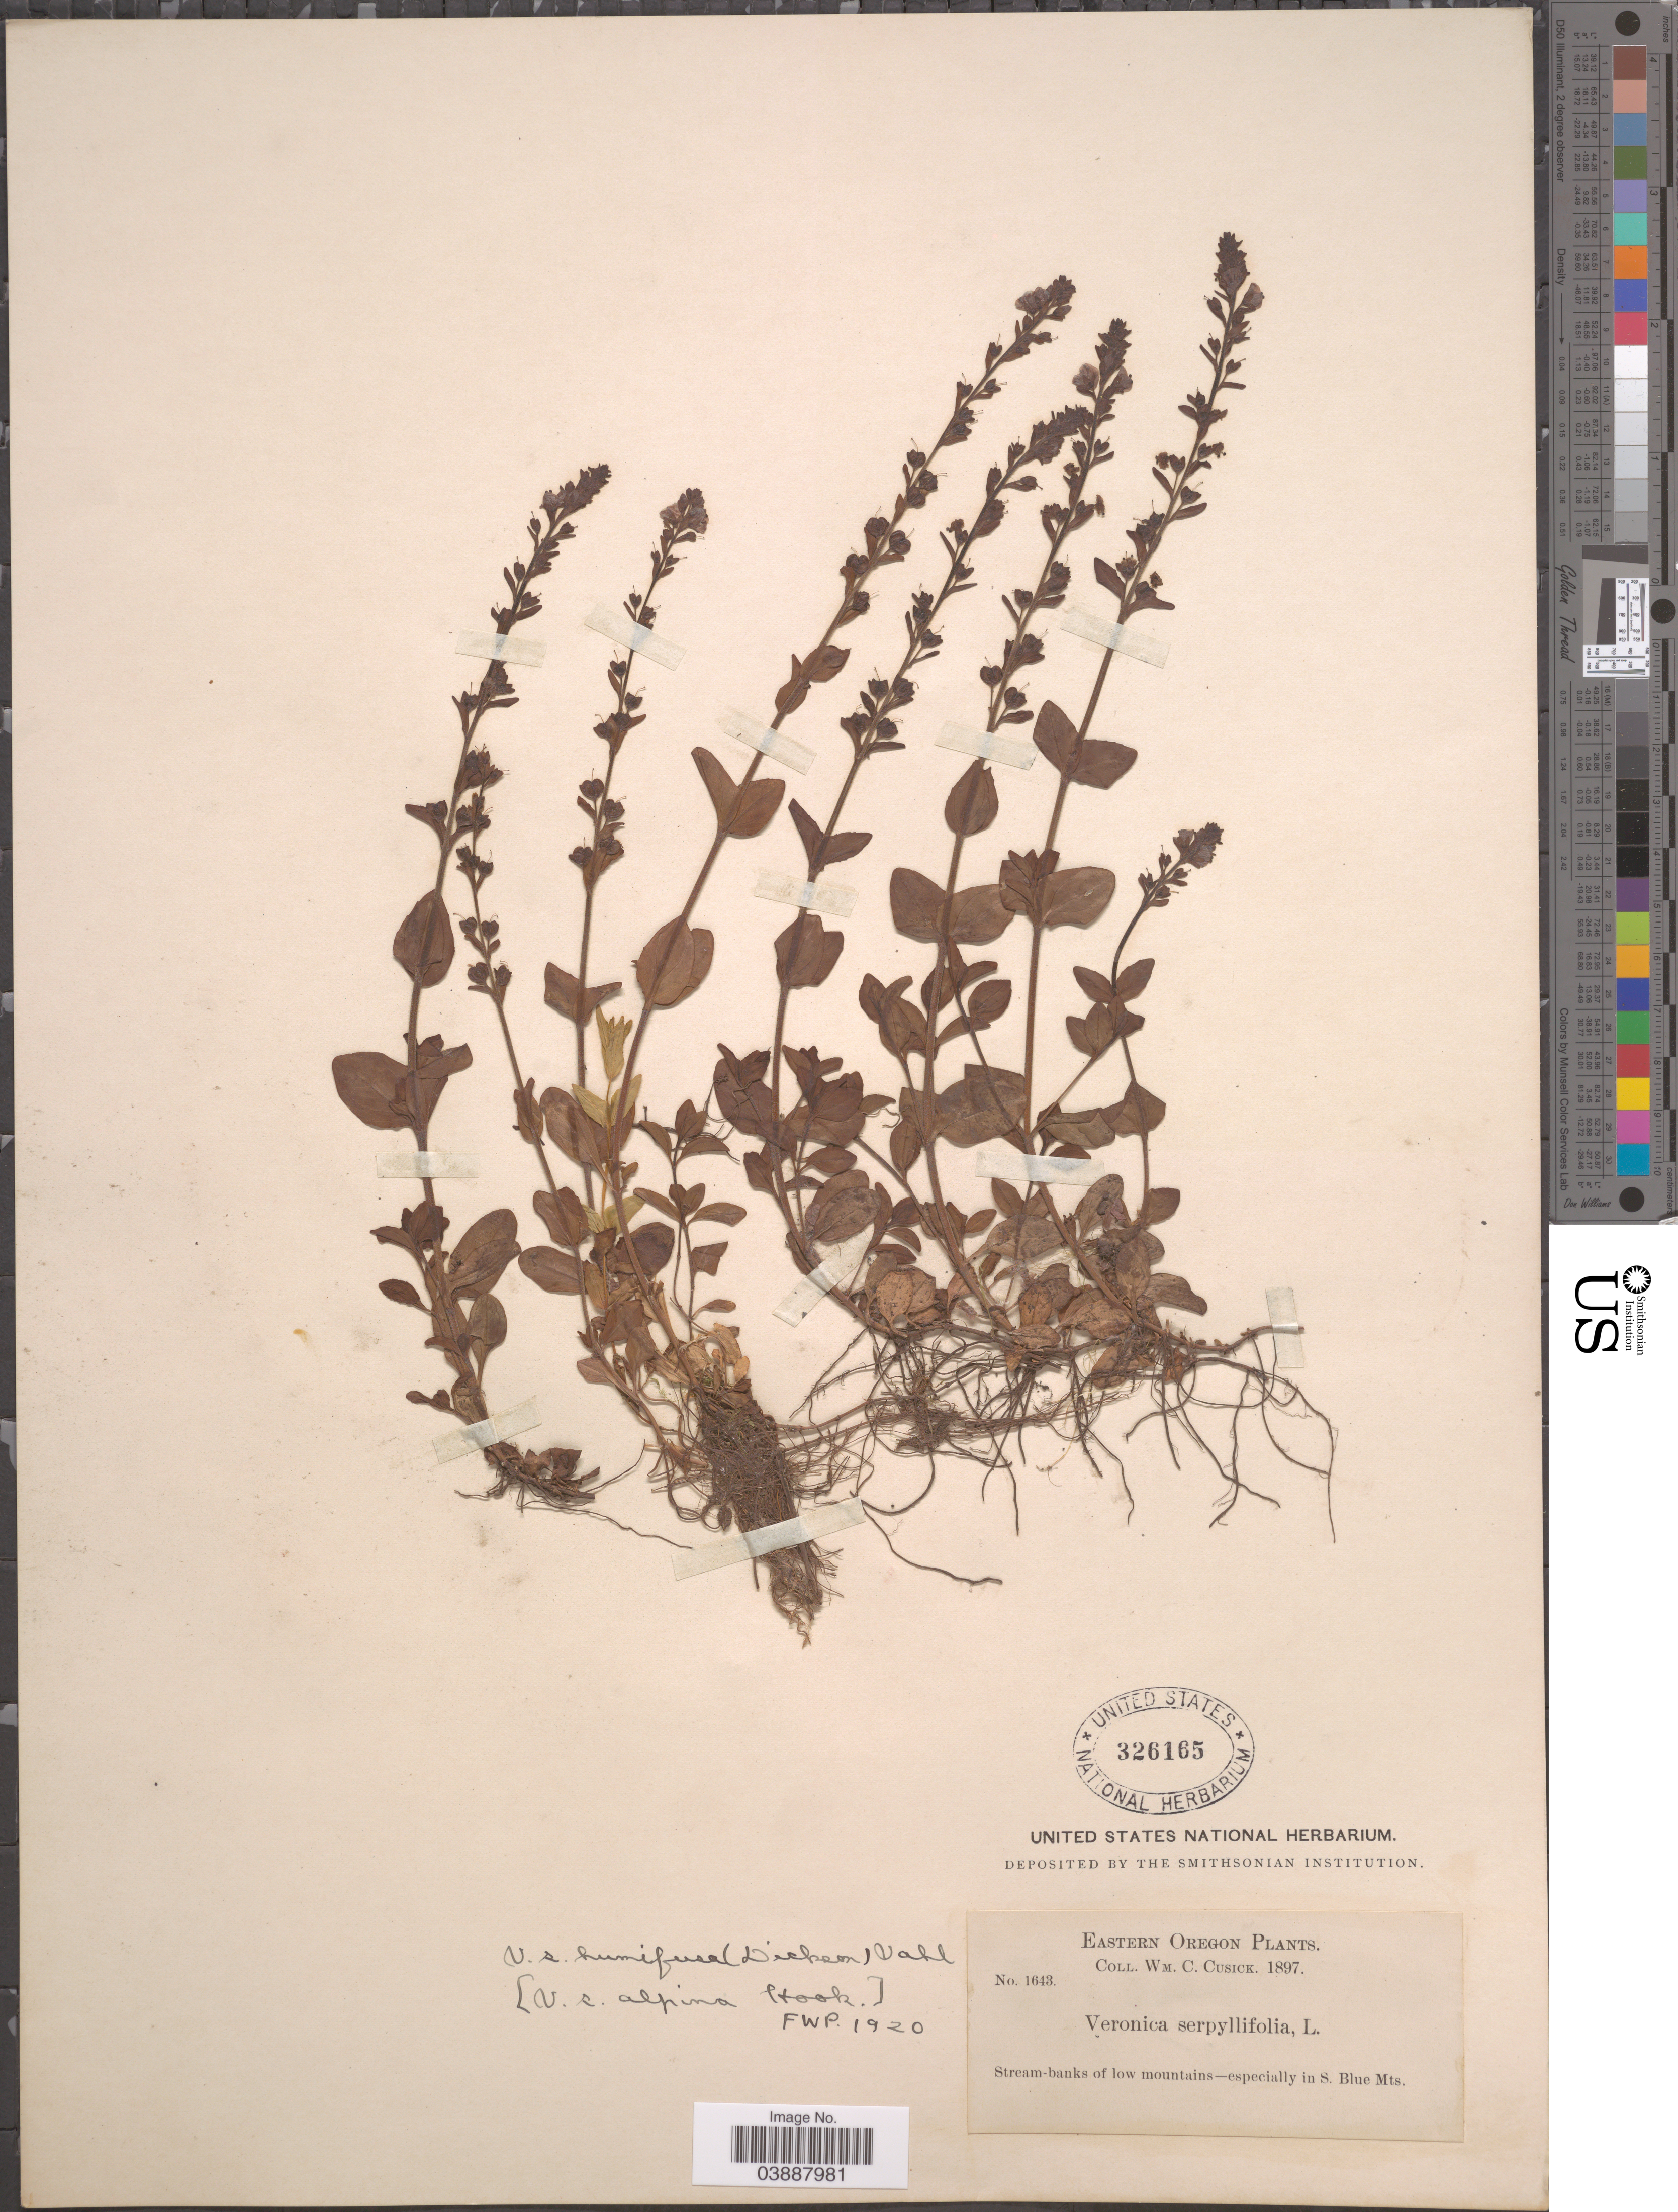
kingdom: Plantae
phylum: Tracheophyta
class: Magnoliopsida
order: Lamiales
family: Plantaginaceae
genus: Veronica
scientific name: Veronica serpyllifolia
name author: L.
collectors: W. C. Cusick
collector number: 1643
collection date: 1897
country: United States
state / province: Oregon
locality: Eastern Oregon. Stream-banks of low mountains - especially in S. Blue Mts.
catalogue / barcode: US 326165